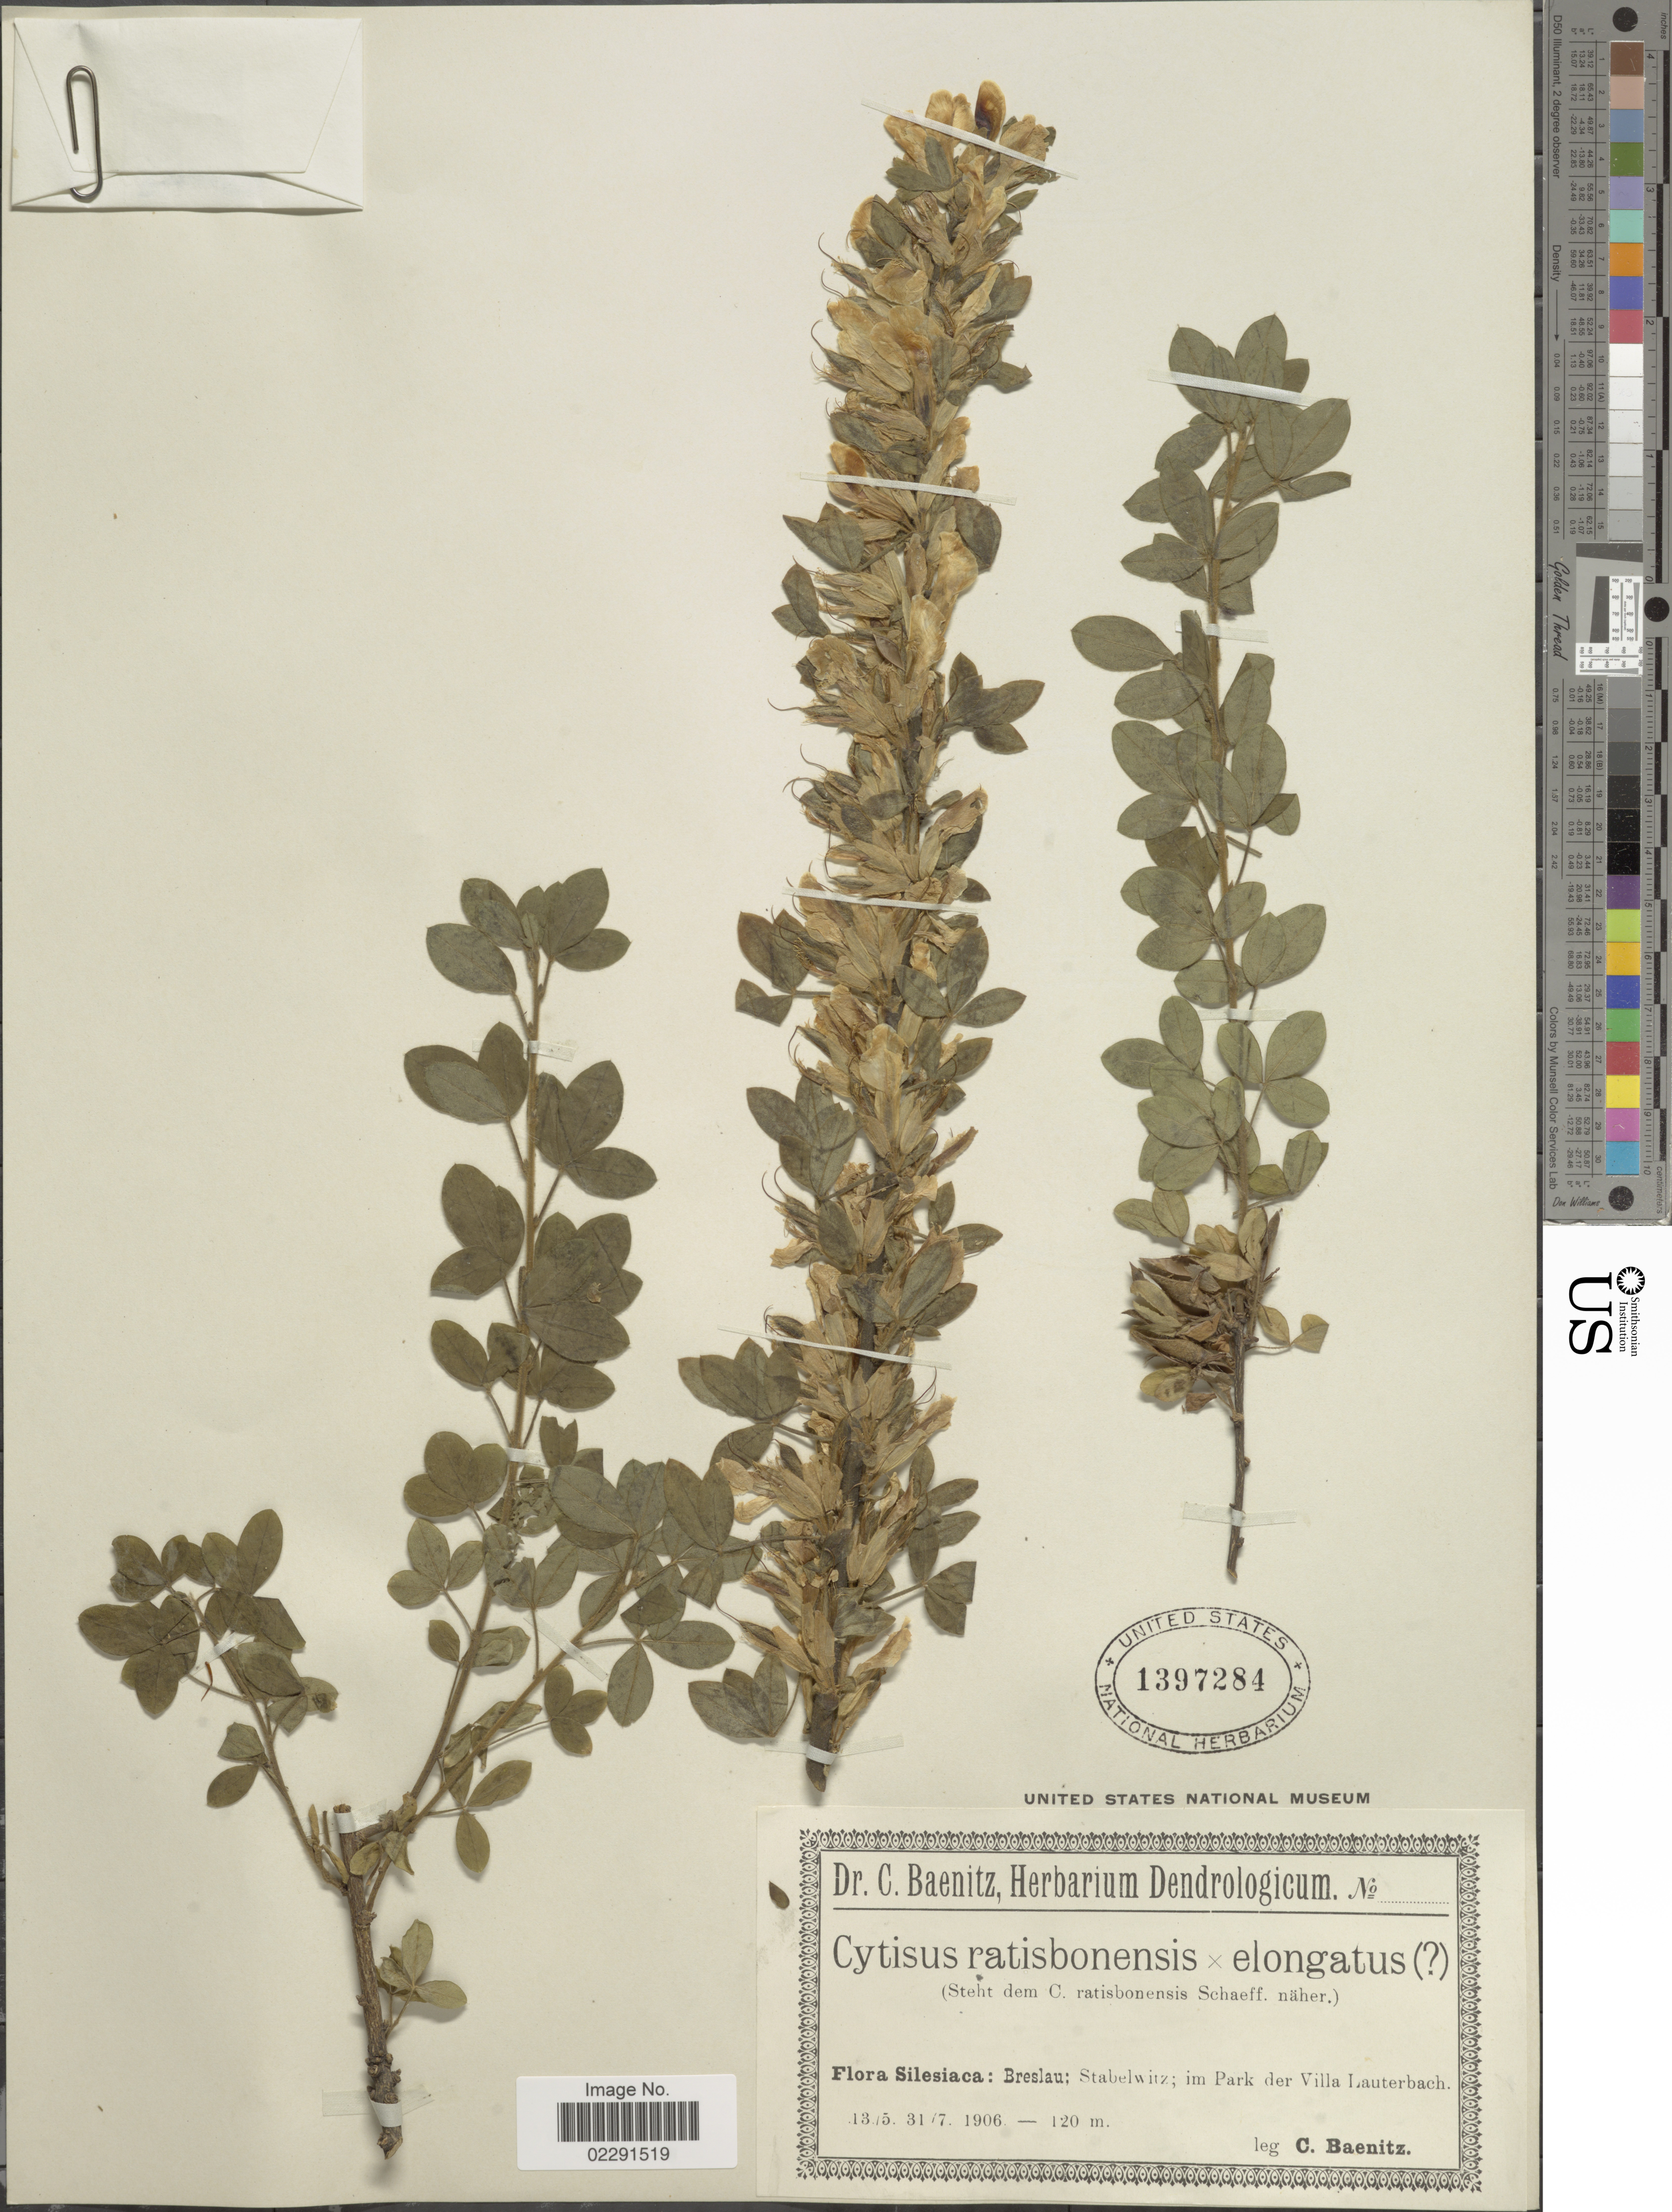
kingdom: Plantae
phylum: Tracheophyta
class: Magnoliopsida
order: Fabales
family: Fabaceae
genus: Cytisus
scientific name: Cytisus ratisbonensis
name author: Schaeff.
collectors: C. G. Baenitz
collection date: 1906-05-13/1906-07-31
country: Czechia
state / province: Moravian-Silesian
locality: Silesiaca: Breslau: Stabelwitz; im Park der Villa Lauterbach.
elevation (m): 120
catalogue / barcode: US 1397284